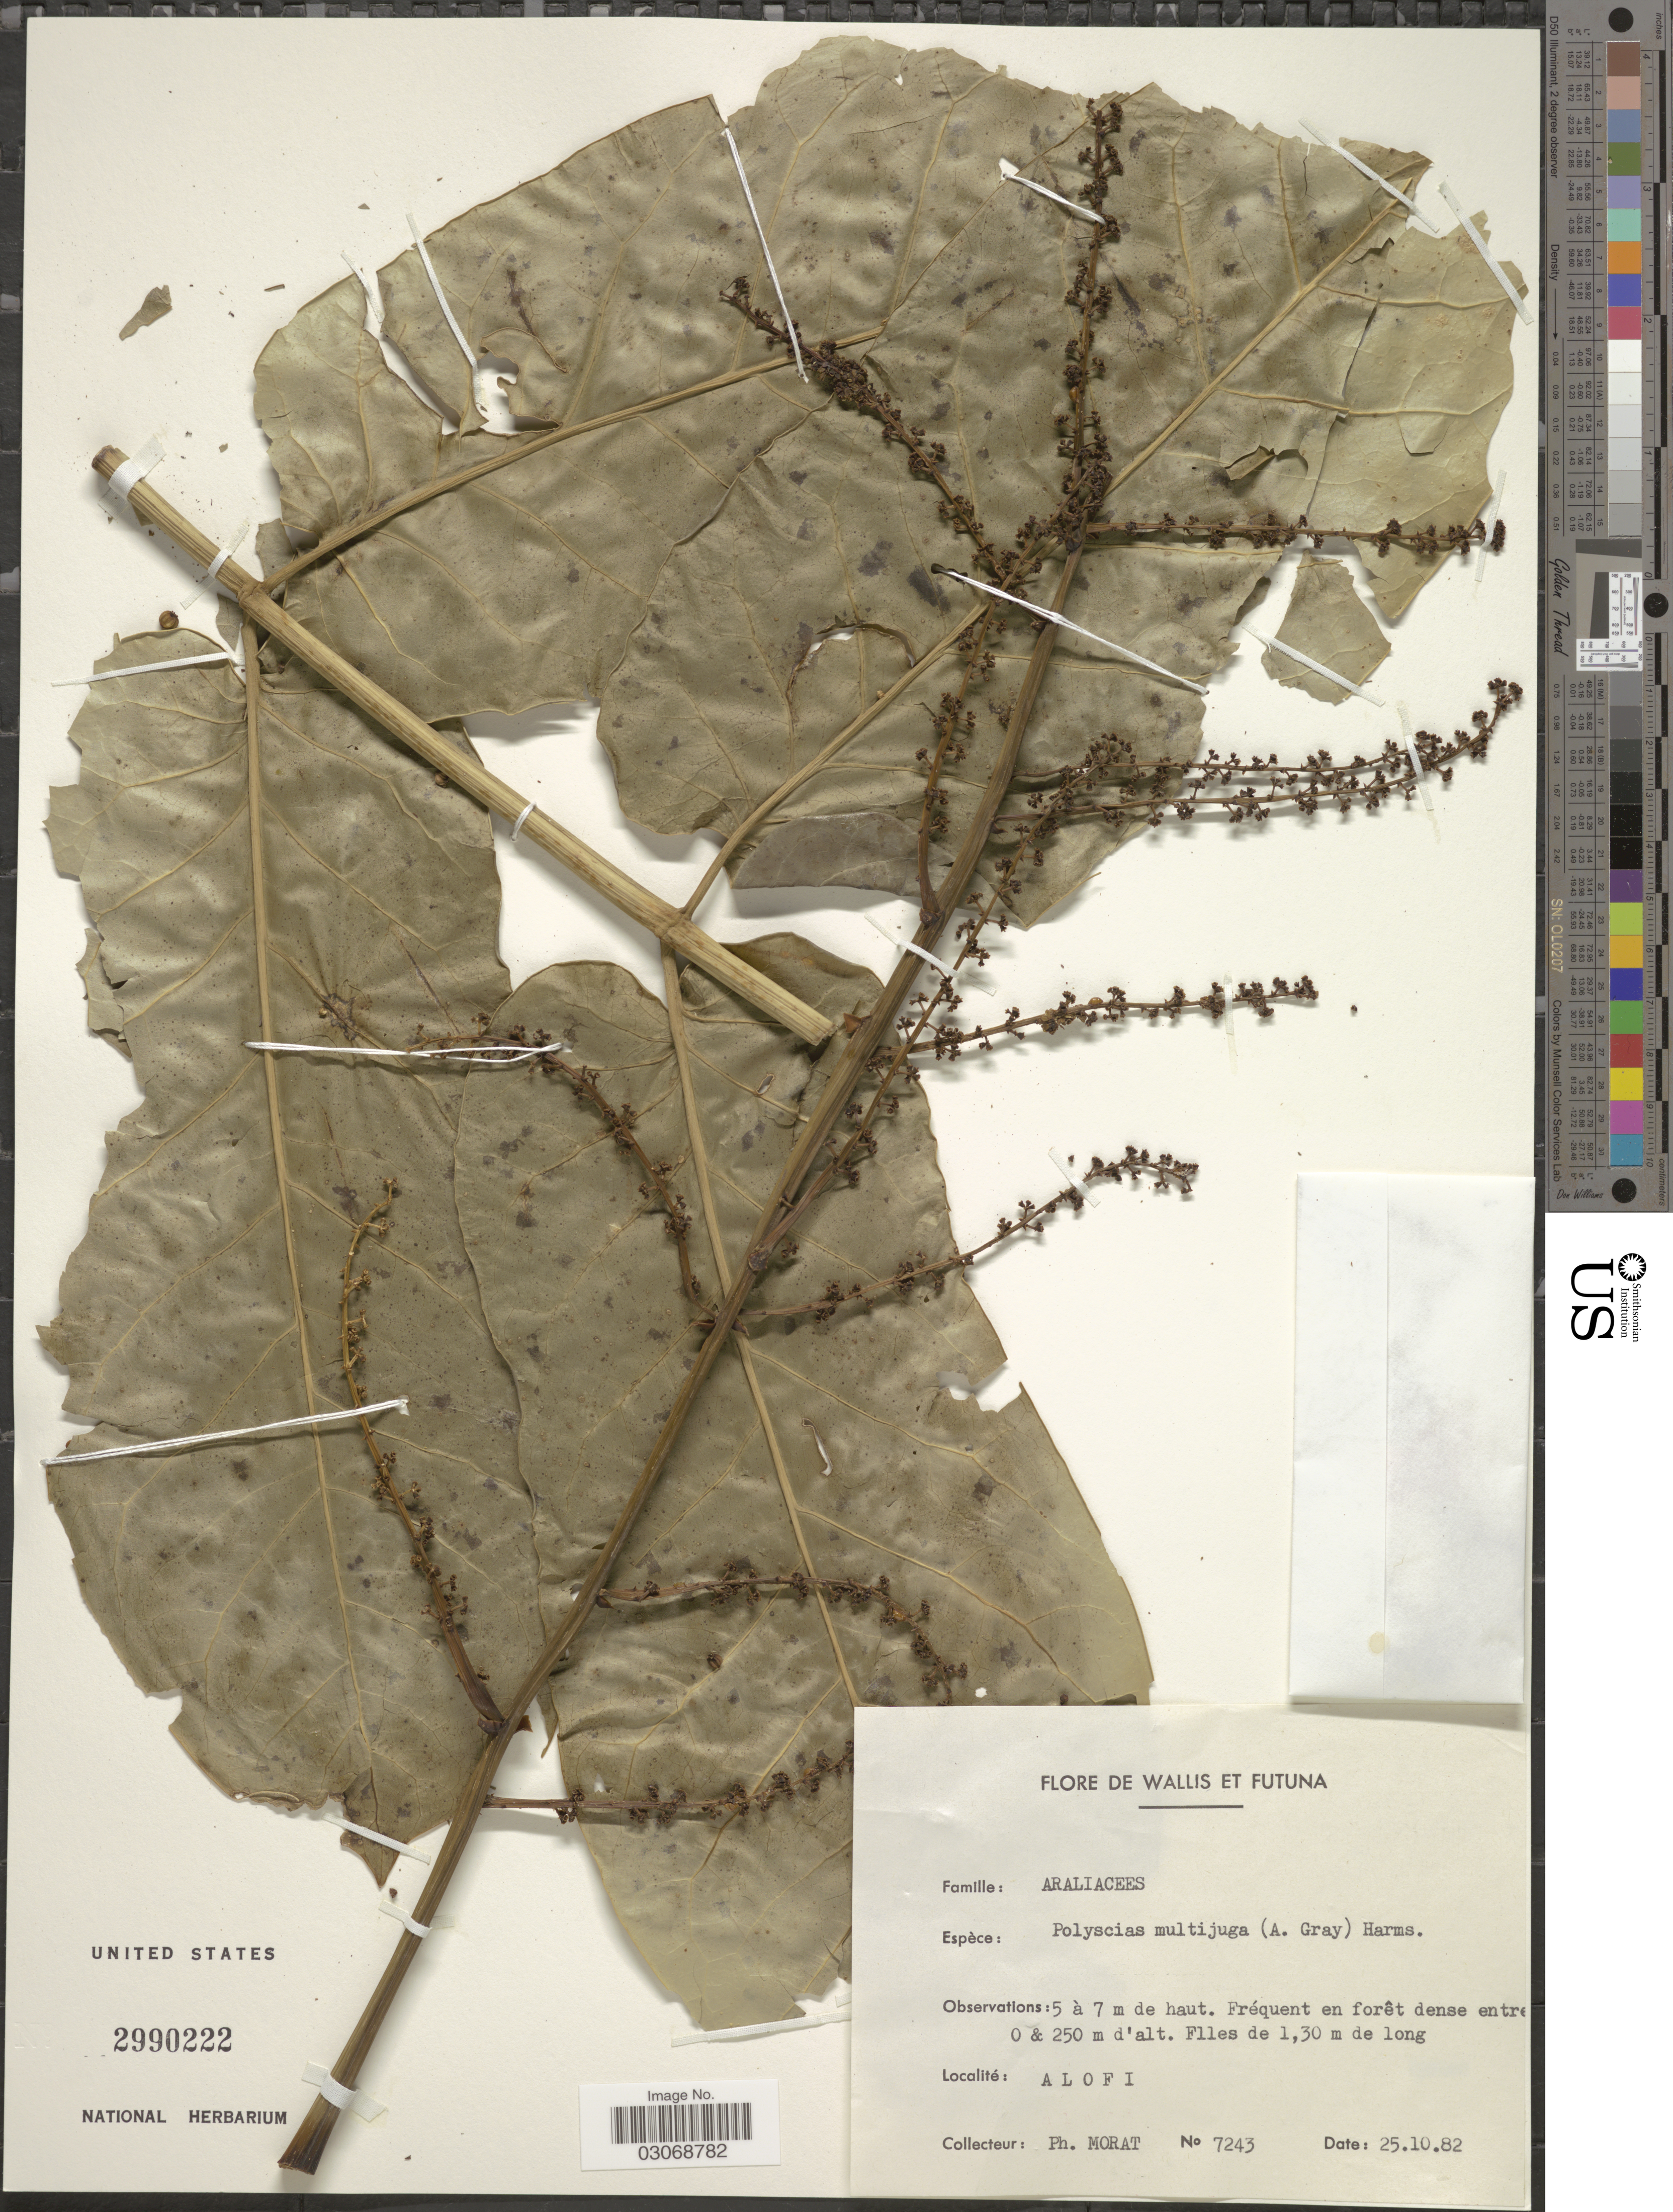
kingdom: Plantae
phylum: Tracheophyta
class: Magnoliopsida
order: Apiales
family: Araliaceae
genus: Polyscias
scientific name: Polyscias multijuga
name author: Harms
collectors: P. Morat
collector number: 7243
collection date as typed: Transcribed d/m/y: 25/10/82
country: Wallis and Futuna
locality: Wallis et Futuna, Alofi.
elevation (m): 250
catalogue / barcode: US 2990222